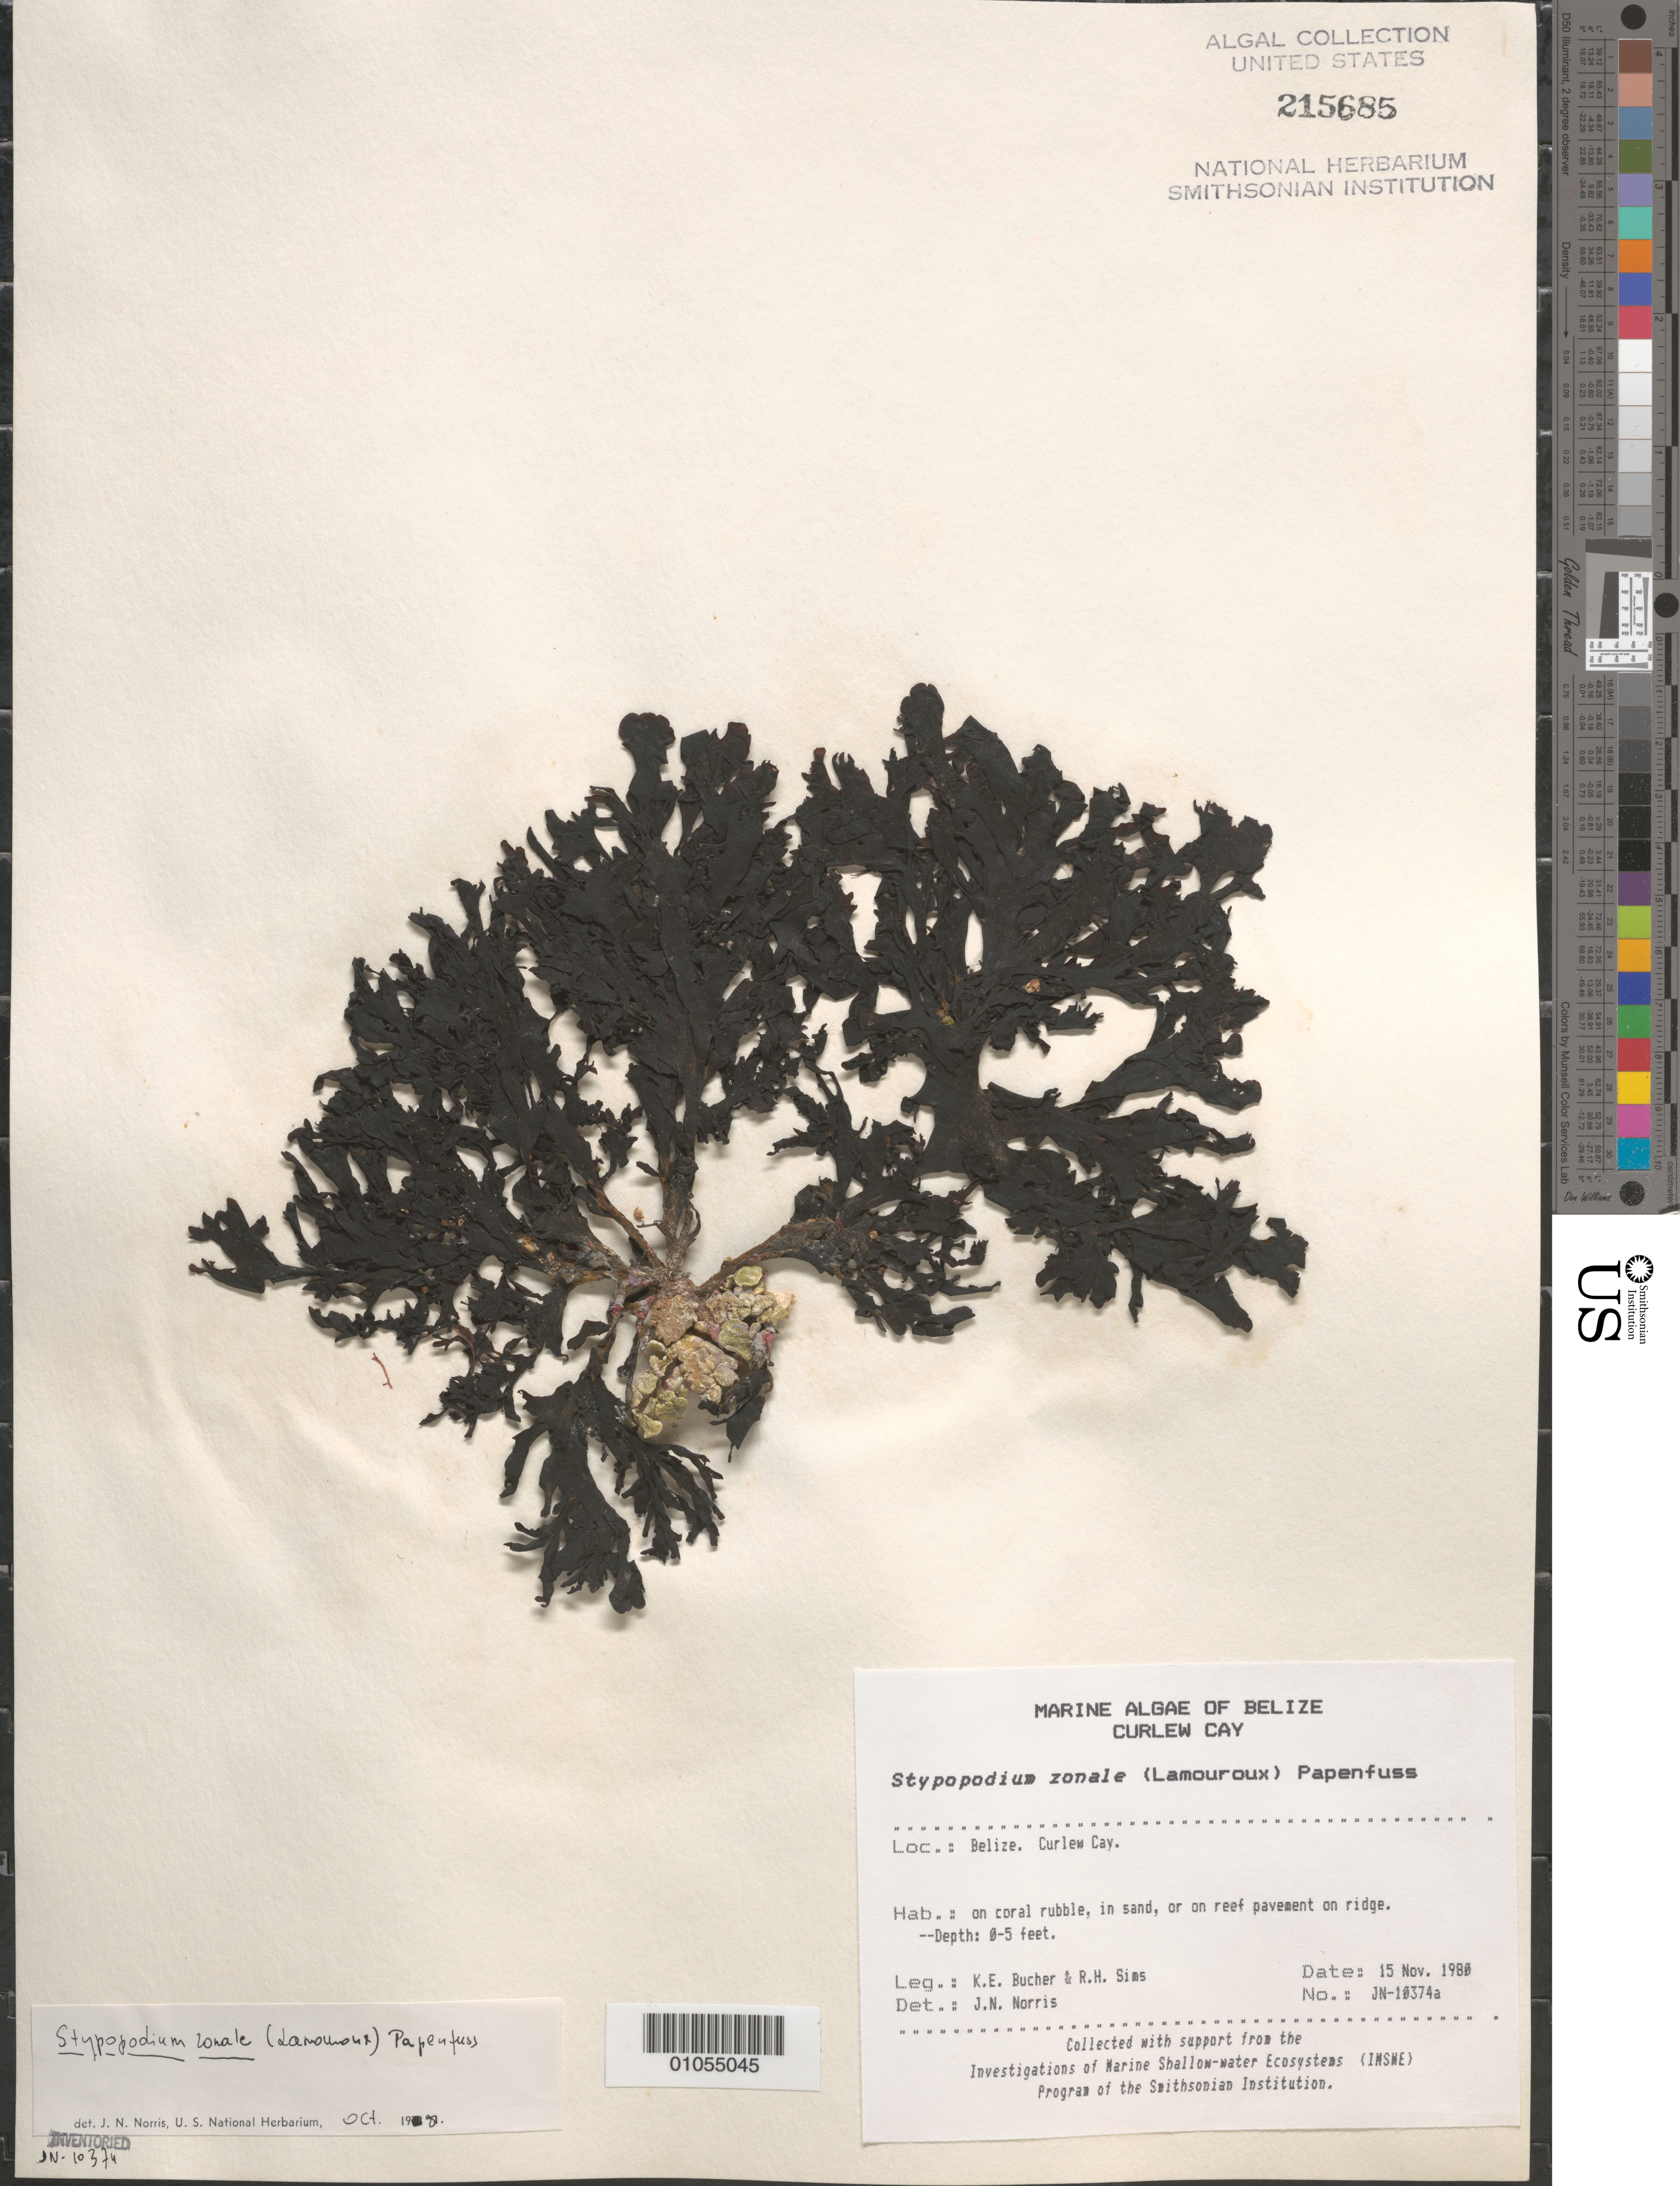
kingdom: Chromista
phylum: Ochrophyta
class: Phaeophyceae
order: Dictyotales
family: Dictyotaceae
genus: Stypopodium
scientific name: Stypopodium zonale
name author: (J.V.Lamouroux) Papenf.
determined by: Norris, James N.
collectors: K. E. Bucher & R. H. Sims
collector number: JN-10374A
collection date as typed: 15 Nov 1980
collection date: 1980-11-15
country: Belize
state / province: Stann Creek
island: Curlew Cay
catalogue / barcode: US 215685